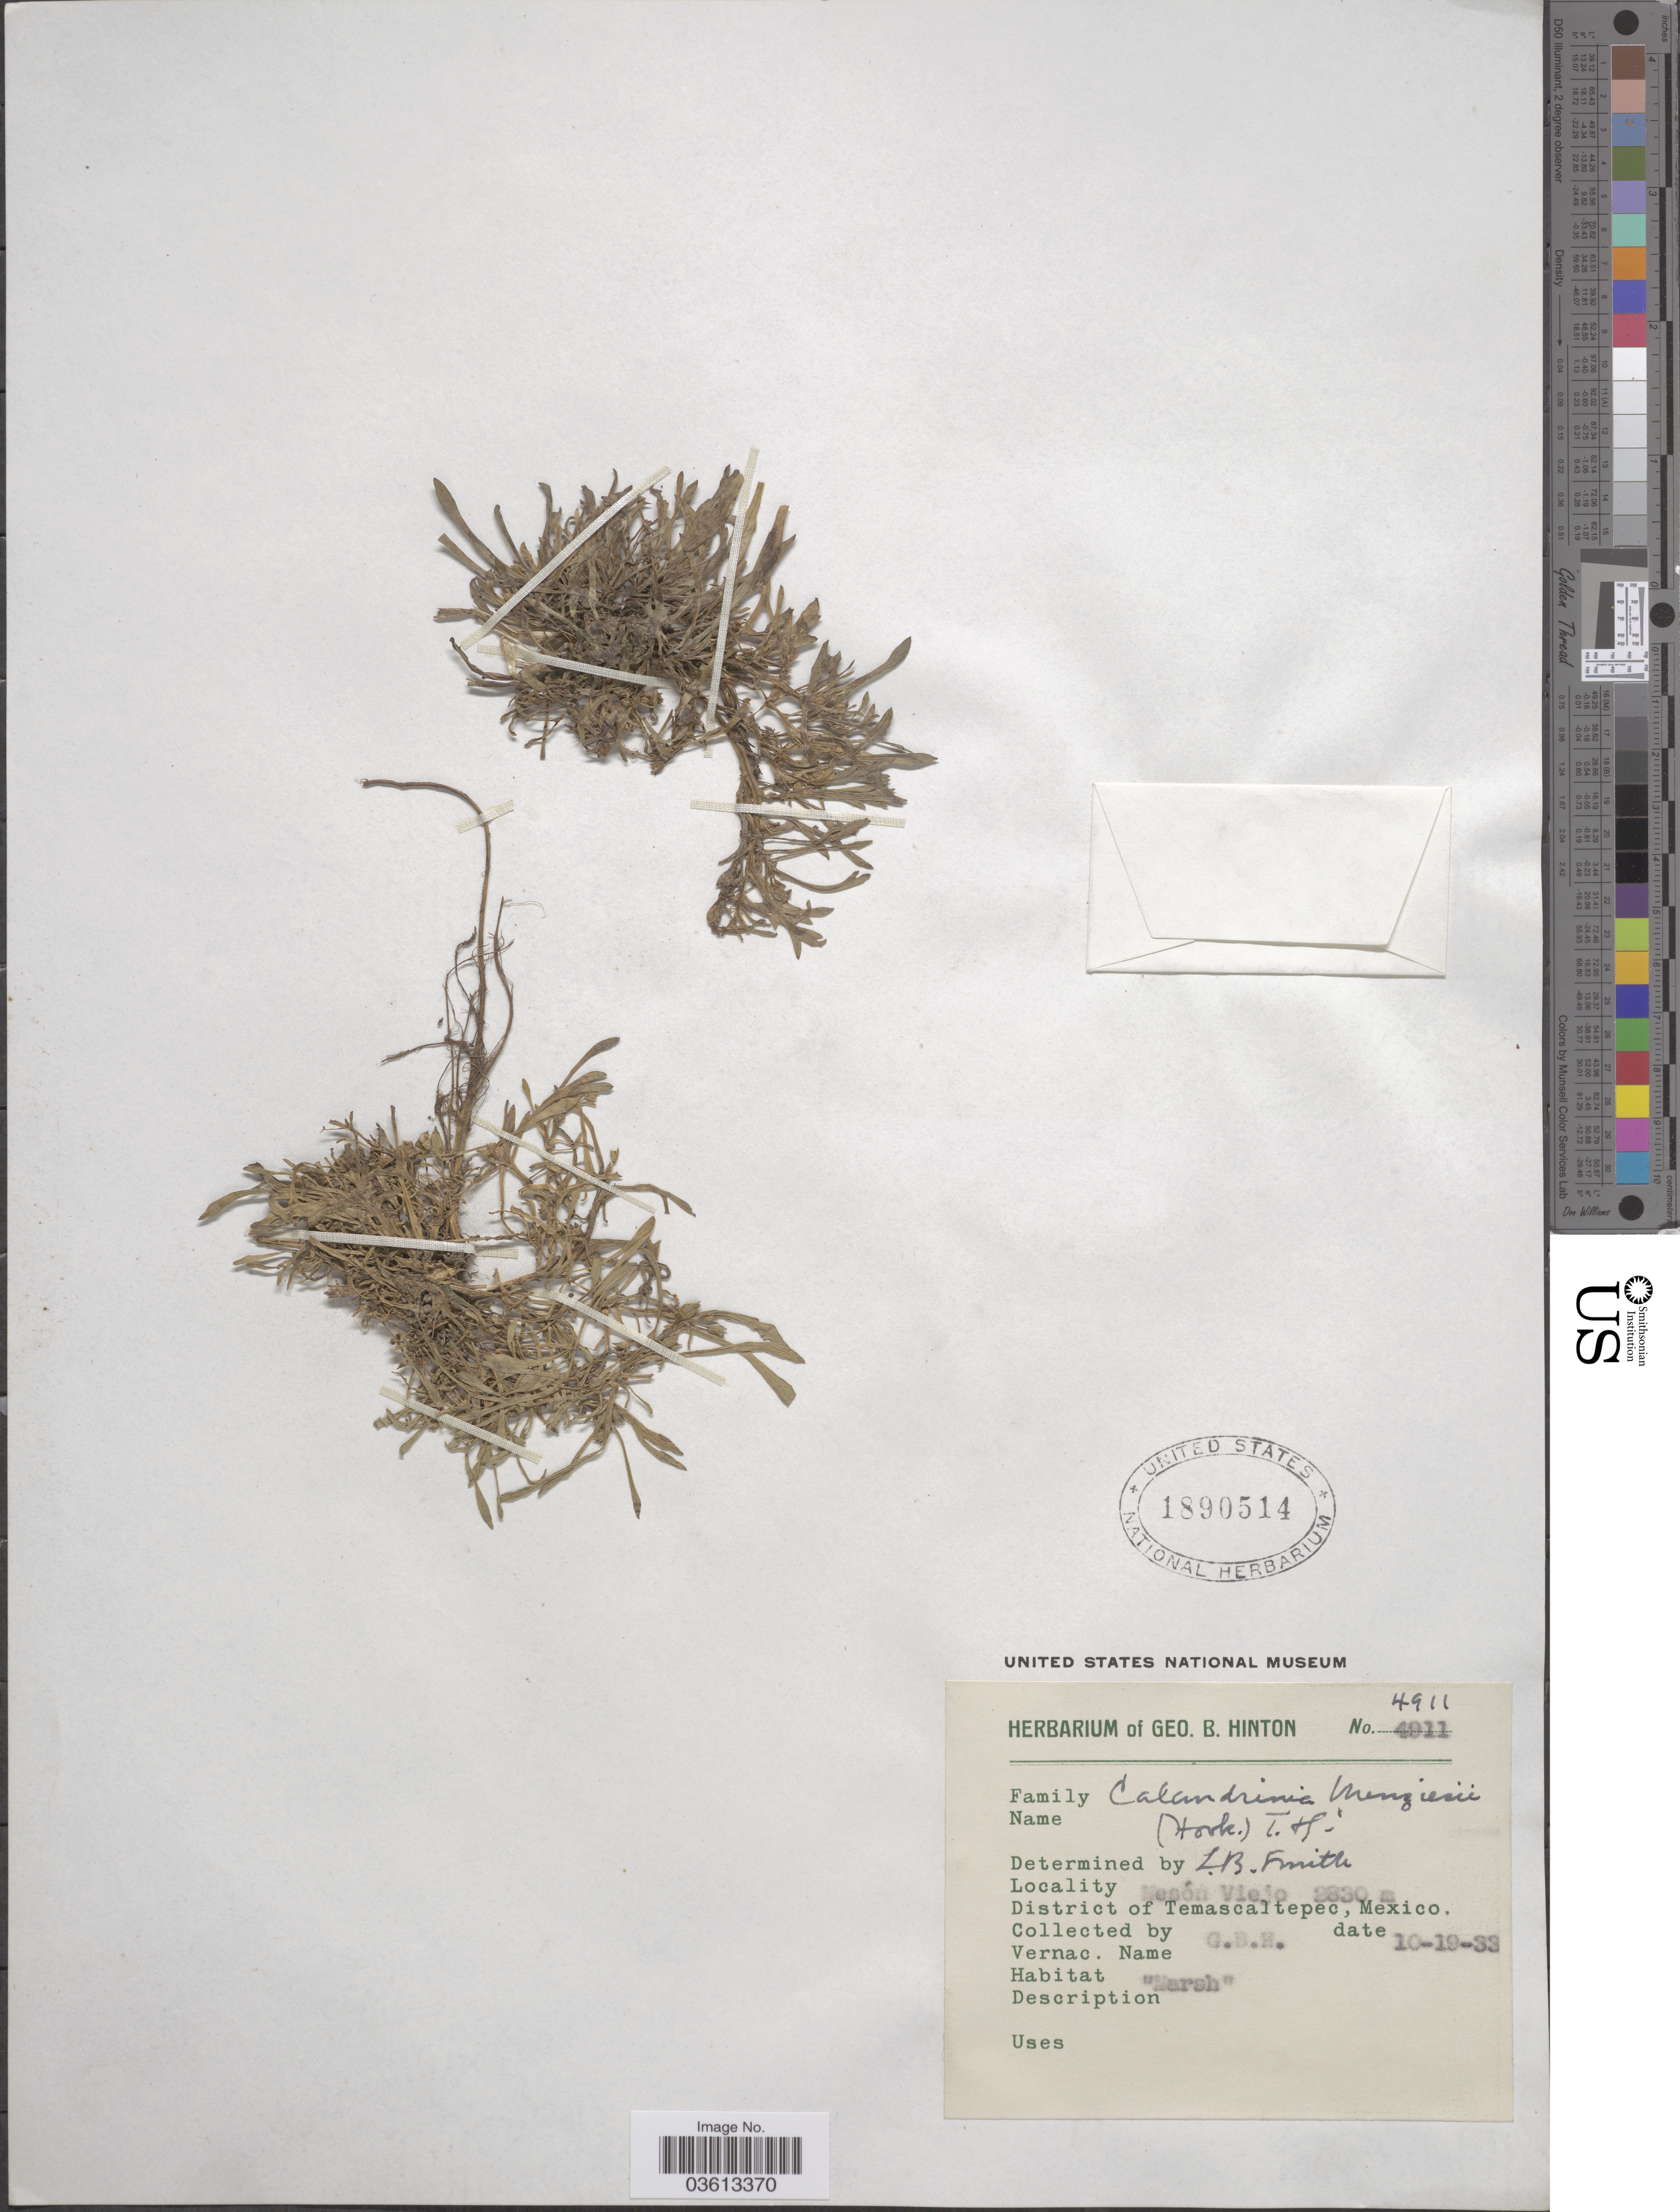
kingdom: Plantae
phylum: Tracheophyta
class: Magnoliopsida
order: Caryophyllales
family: Montiaceae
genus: Calandrinia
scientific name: Calandrinia ciliata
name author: (Ruiz & Pav.) DC.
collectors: G. B. Hinton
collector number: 4911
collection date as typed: Transcribed d/m/y: 19/10/33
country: Mexico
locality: Mesón Viejo. District of Temascaltepec.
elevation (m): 2830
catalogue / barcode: US 1890514